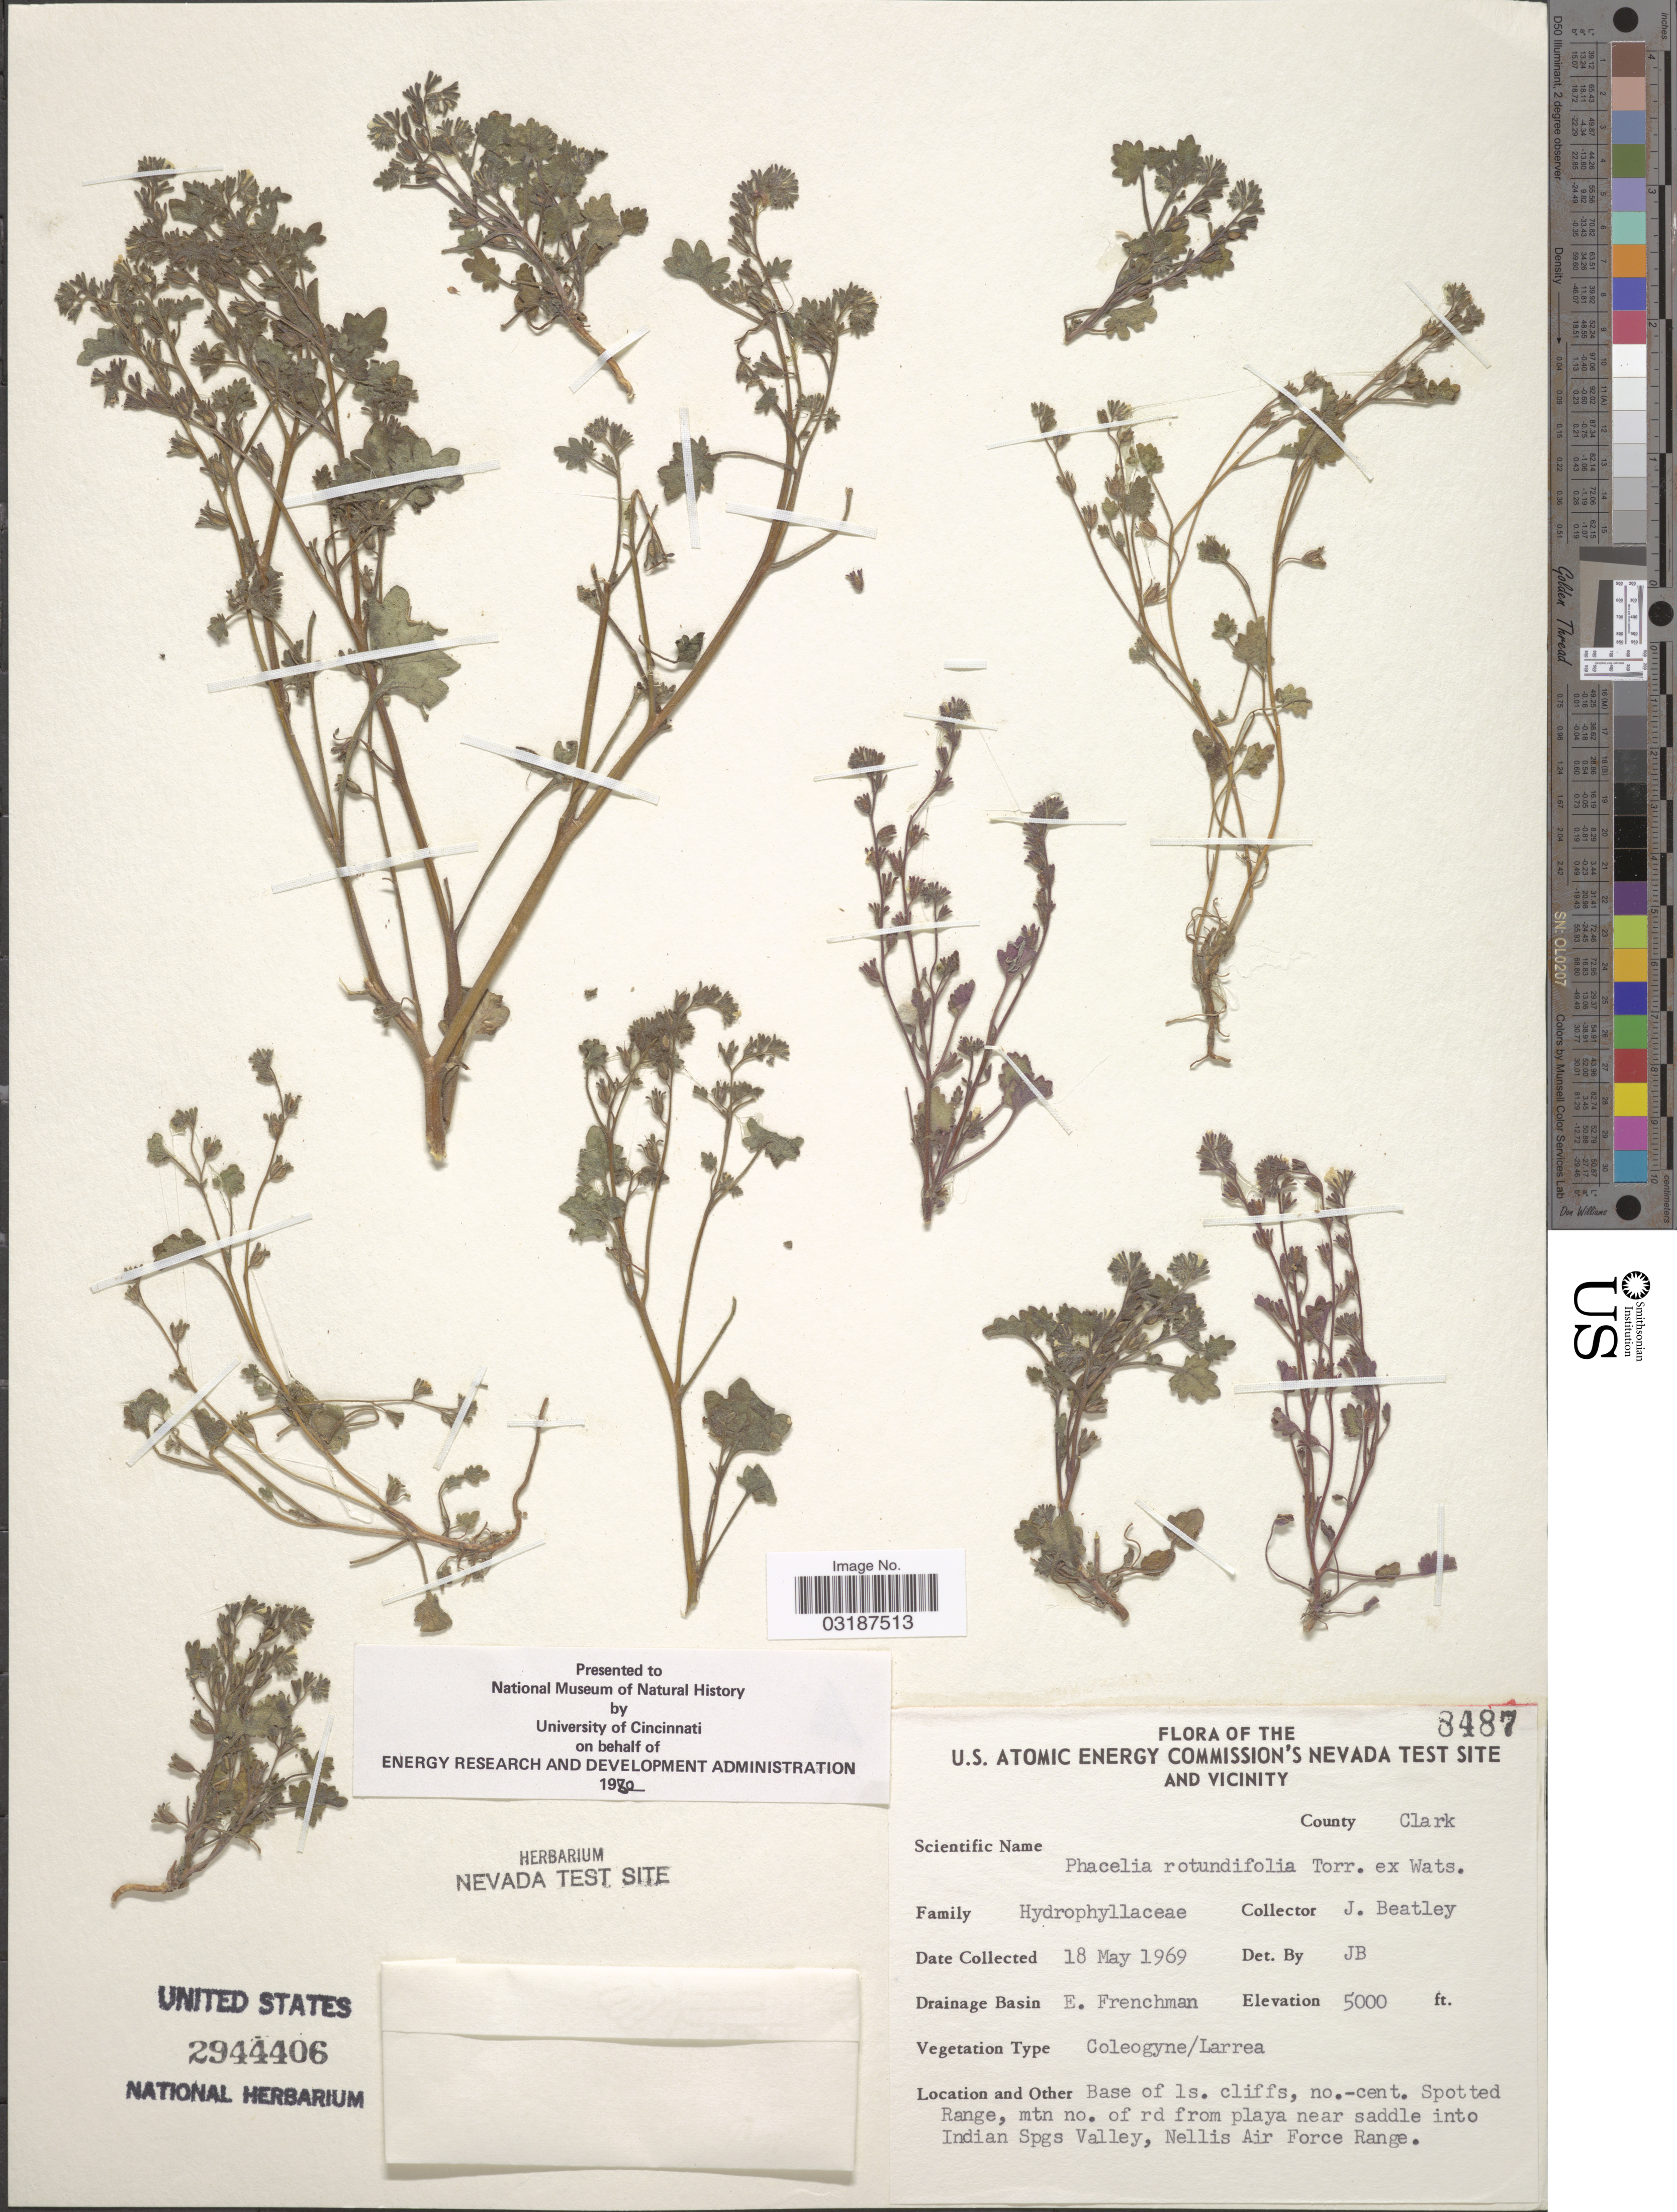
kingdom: Plantae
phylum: Tracheophyta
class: Magnoliopsida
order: Boraginales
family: Hydrophyllaceae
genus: Phacelia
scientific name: Phacelia rotundifolia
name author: Torr. ex S. Watson in C. King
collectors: J. C. Beatley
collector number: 8487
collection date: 1969-05-18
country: United States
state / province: Nevada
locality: U.S. Atomic Energy Commission's Nevada Test Site and Vicinity. County Clark. Drainage Basin E. Frenchman. Base of ls. cliffs, no.-cent. Spotted Range, mtn no. of rd from playa near saddle into Indian Spgs Valley, Nellis Air Force Range.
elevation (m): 1524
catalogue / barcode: US 2944406